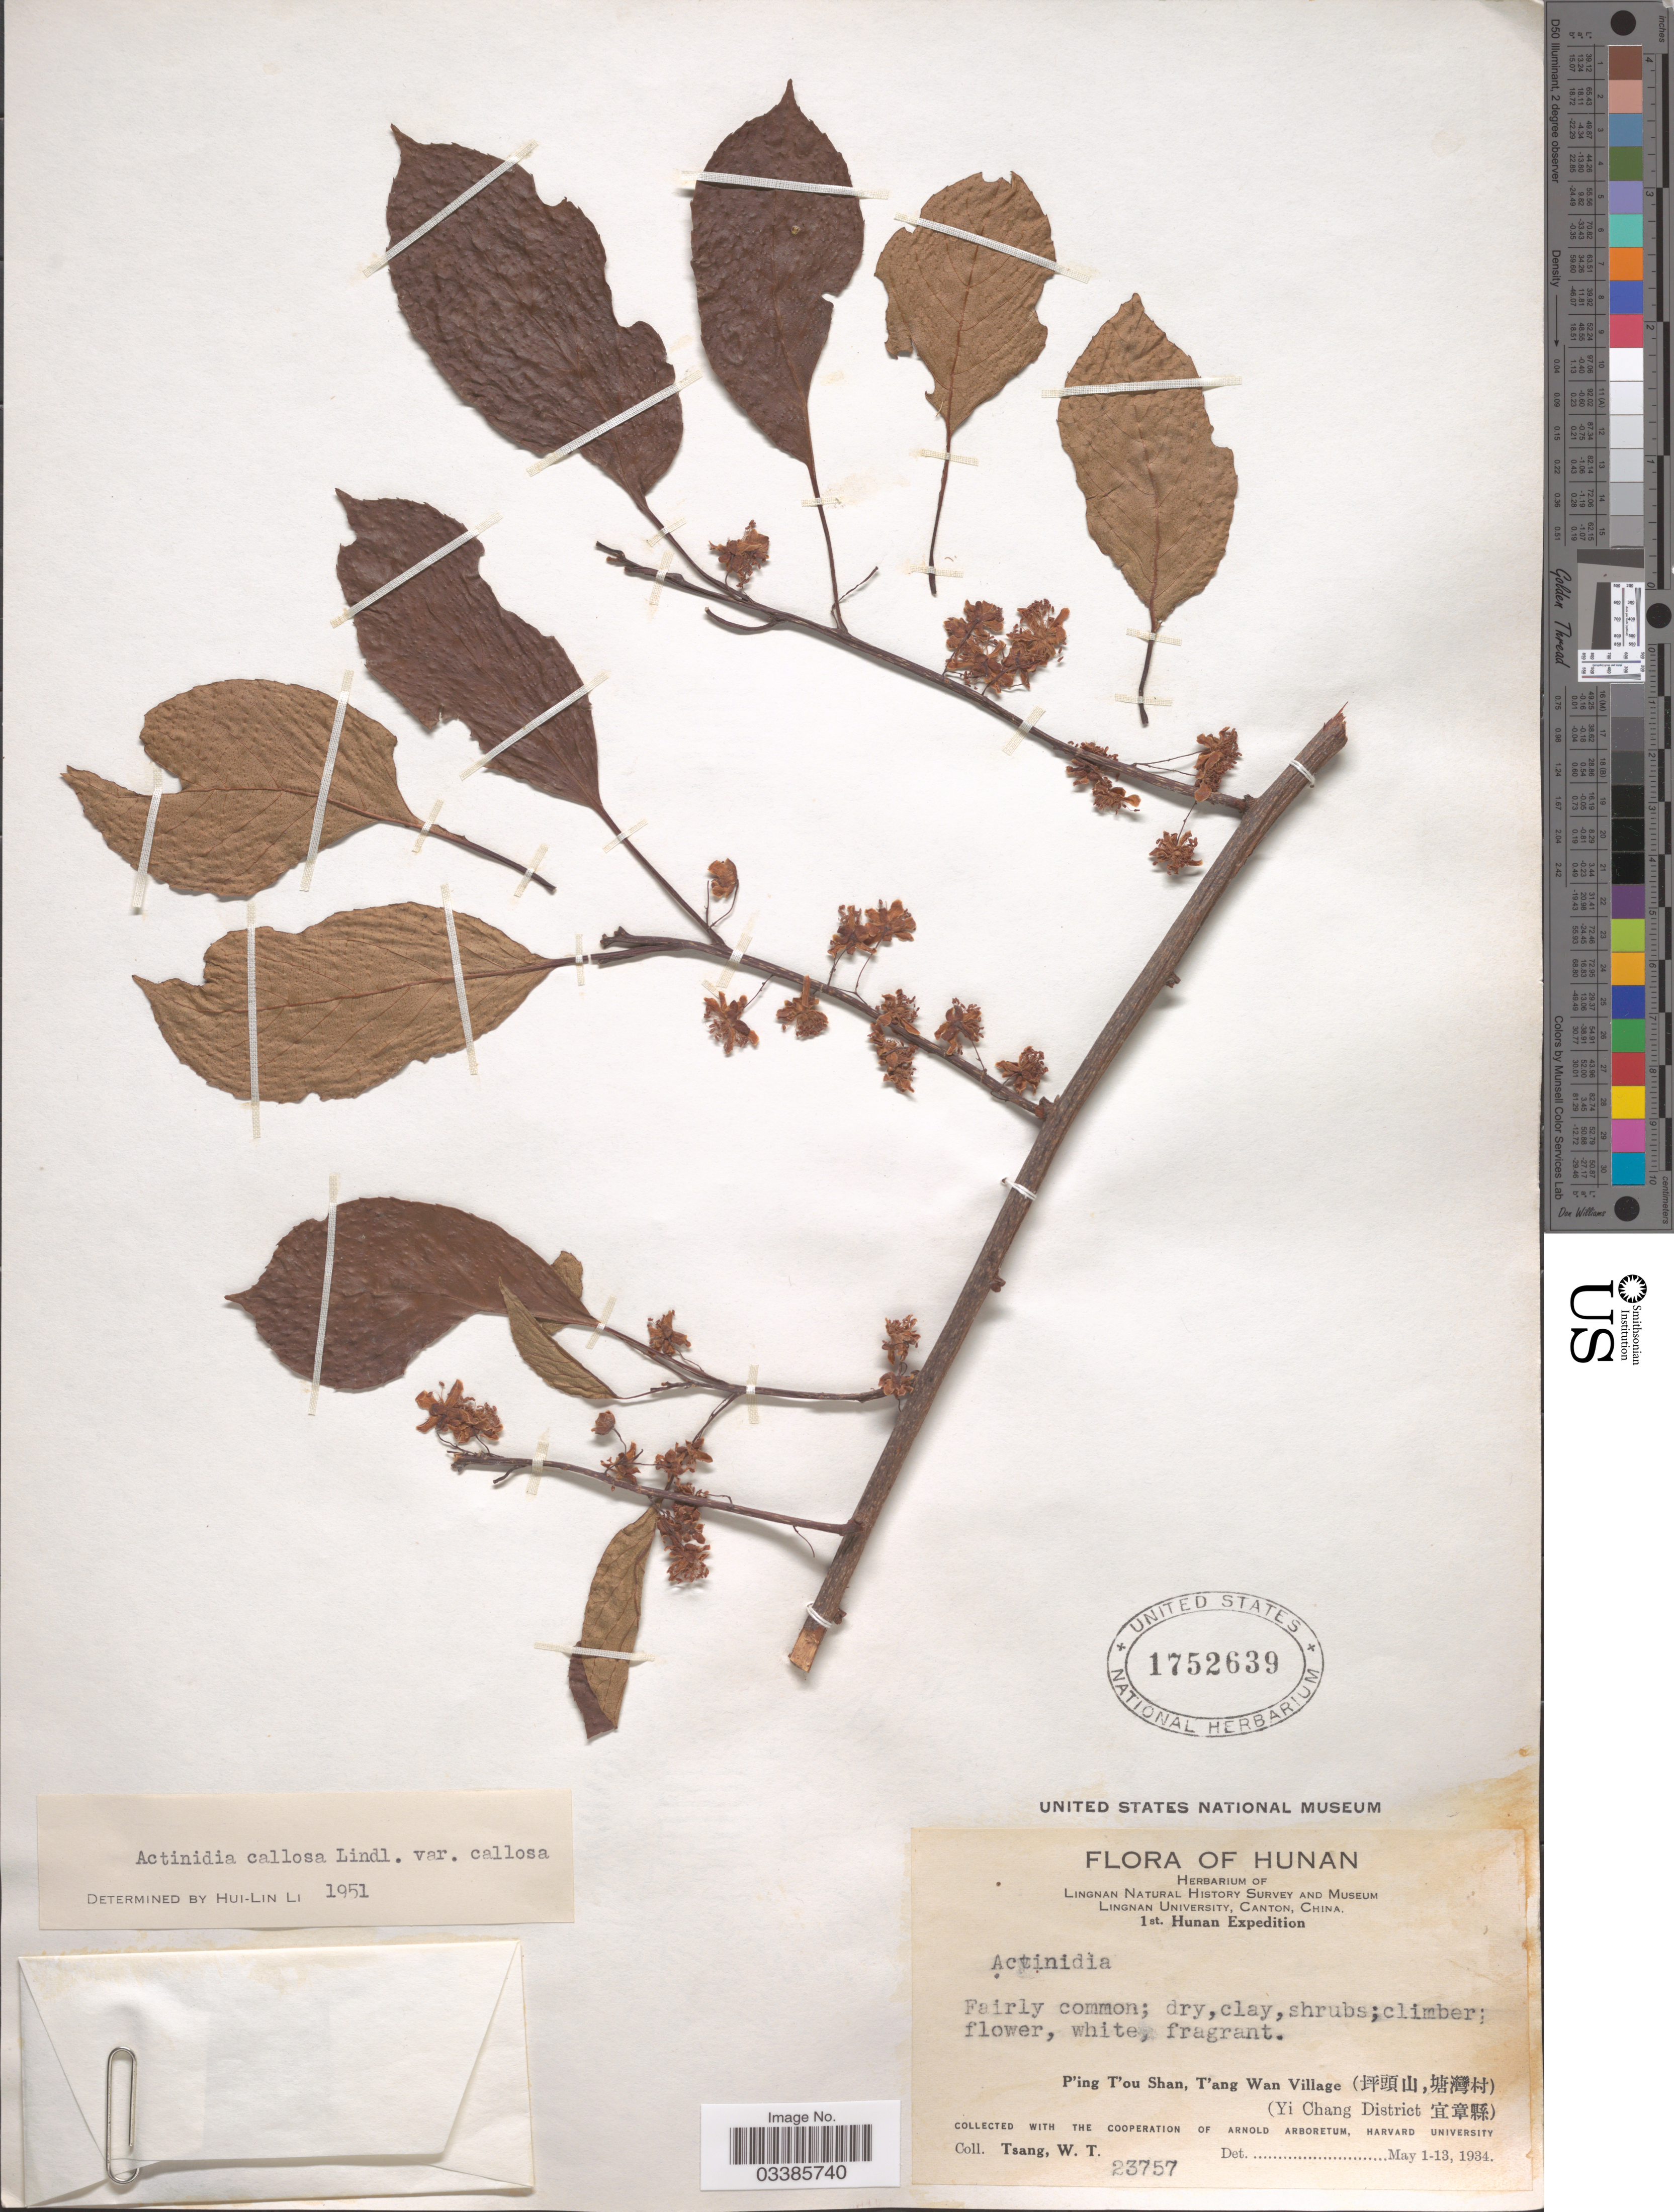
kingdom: Plantae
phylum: Tracheophyta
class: Magnoliopsida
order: Ericales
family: Actinidiaceae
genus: Actinidia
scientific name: Actinidia callosa var. callosa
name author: Lindl.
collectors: W. T. Tsang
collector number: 23757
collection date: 1934-05-01/1934-05-13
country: China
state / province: Hunan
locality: P'ing T'ou Shan, T'ang Wan Village (X, X) (Yi Chang District X).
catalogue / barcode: US 1752639